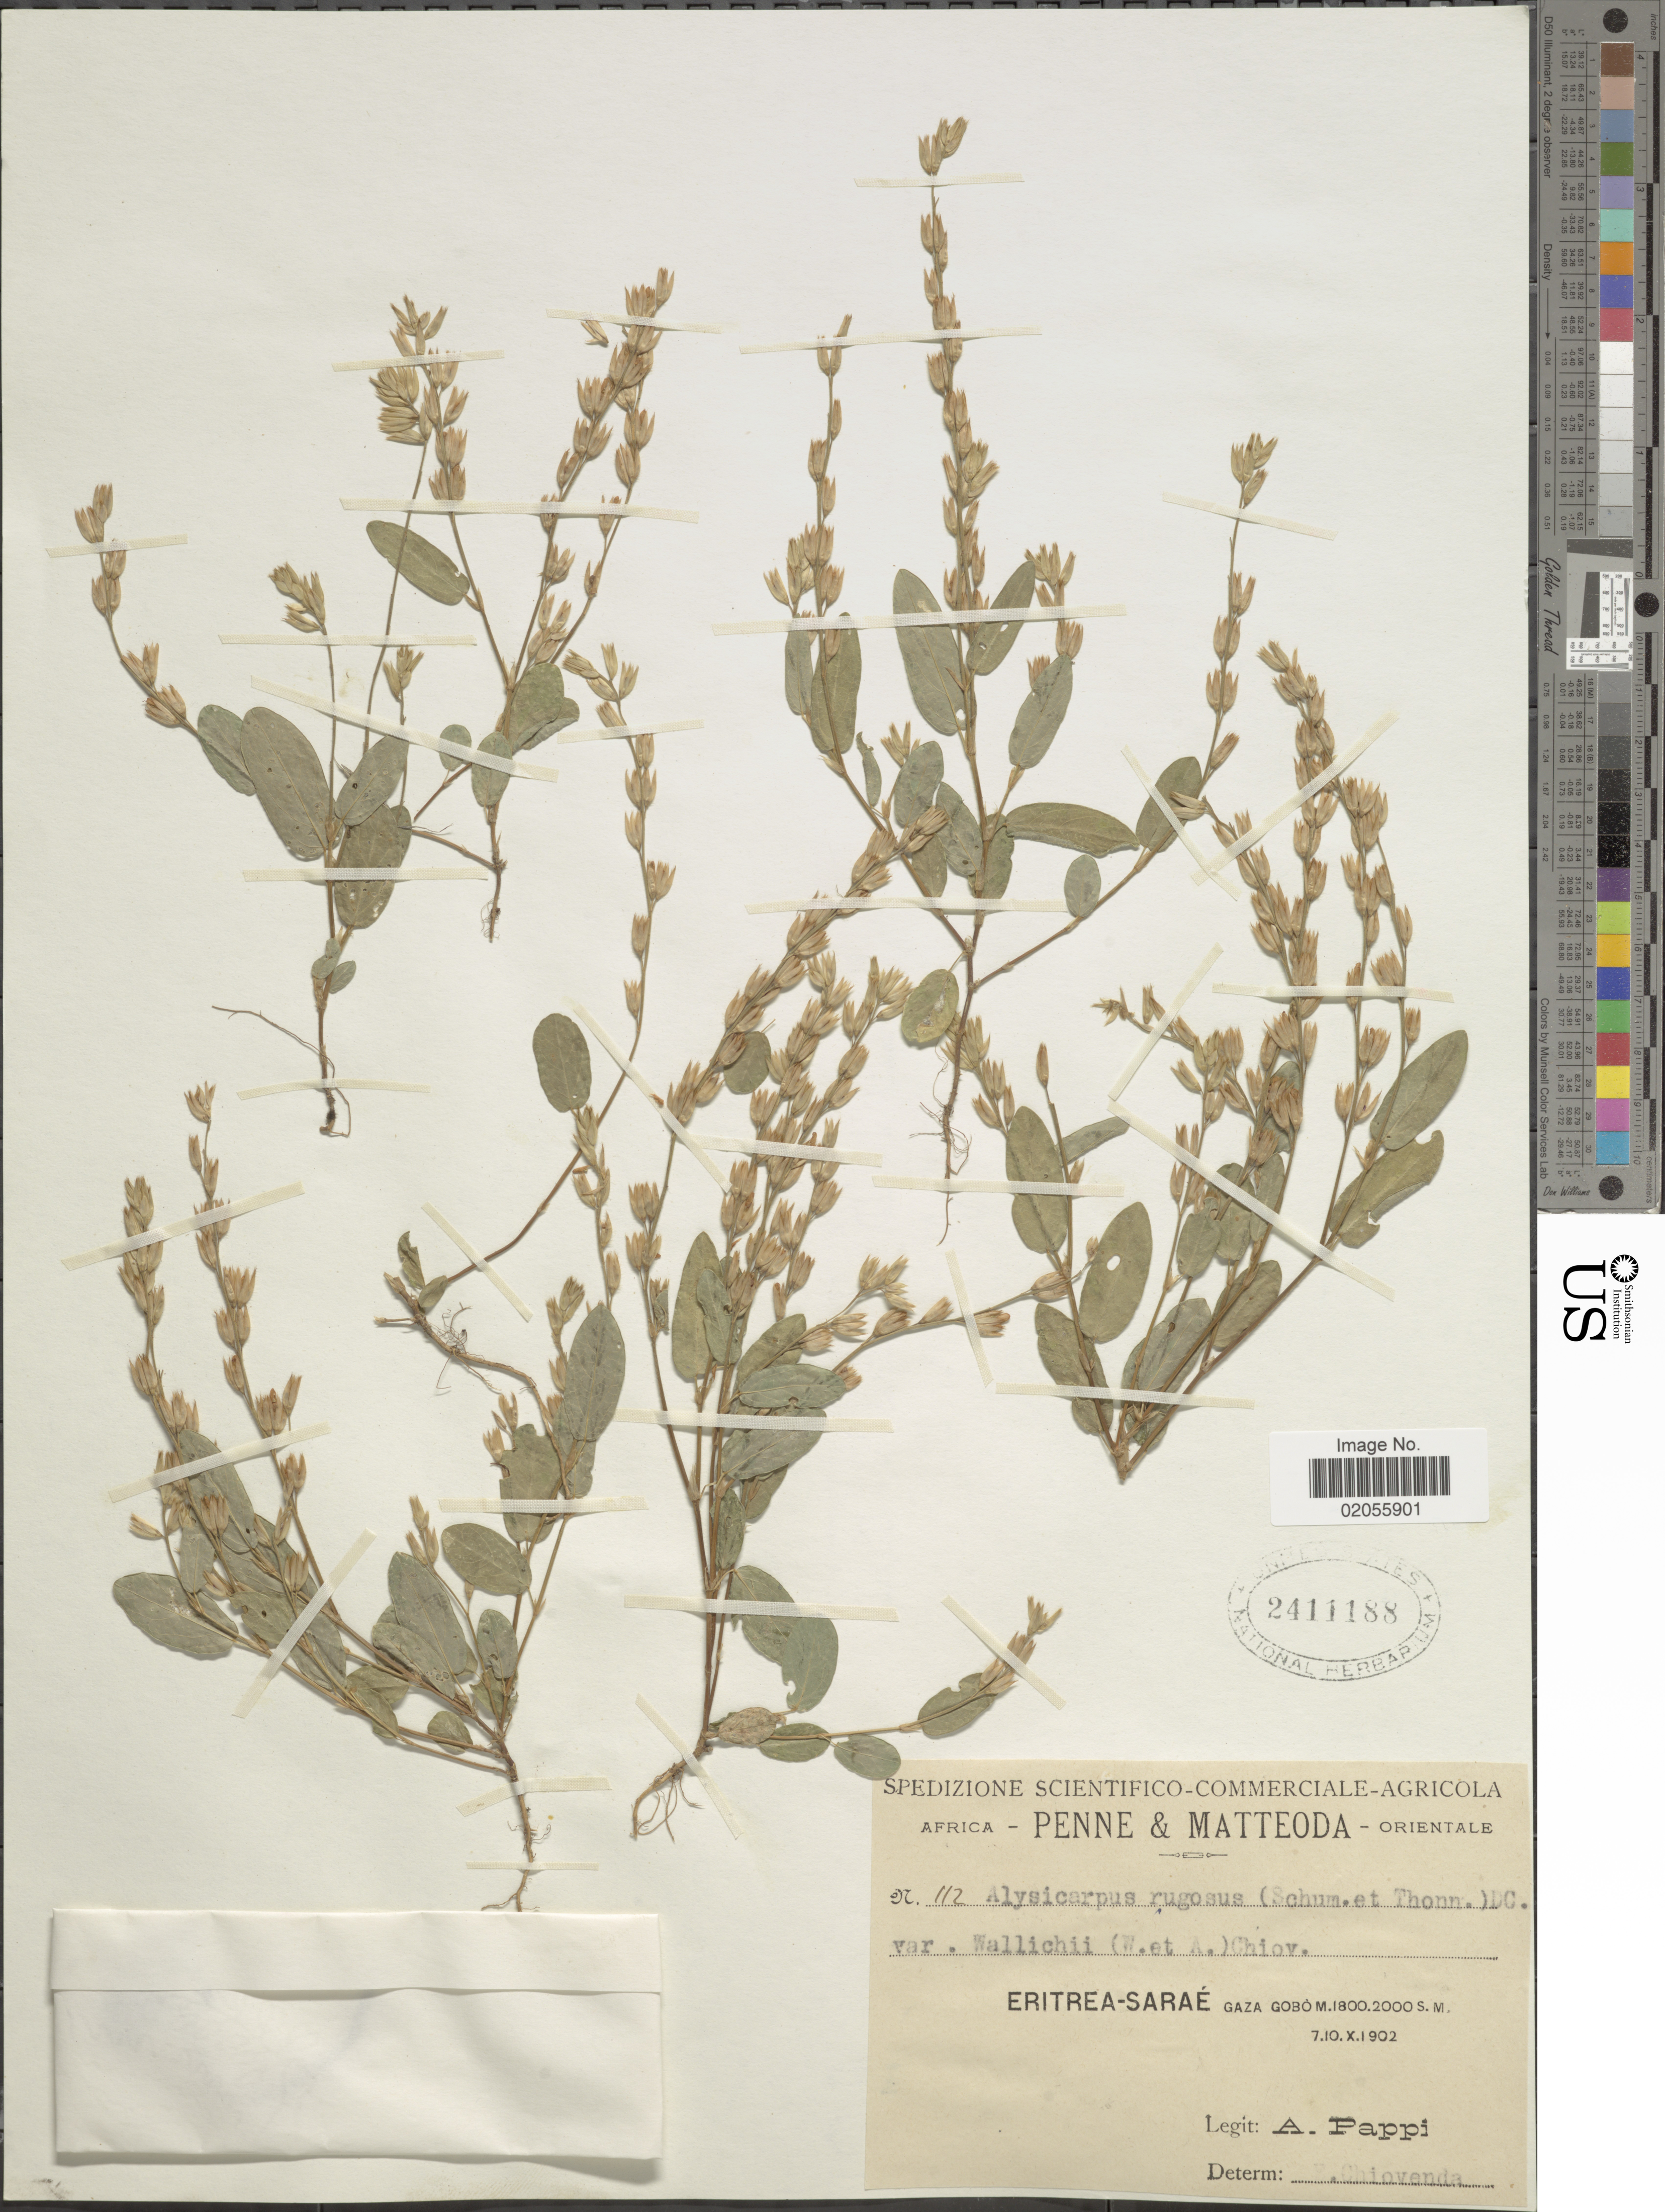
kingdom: Plantae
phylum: Tracheophyta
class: Magnoliopsida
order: Fabales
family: Fabaceae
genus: Alysicarpus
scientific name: Alysicarpus rugosus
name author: (Willd.) DC.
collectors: A. Pappi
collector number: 112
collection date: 1902-10-07/1902-10-10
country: Eritrea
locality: Sarae Gaza Gobo . Penne & Matteoda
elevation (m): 1800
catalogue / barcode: US 2411188